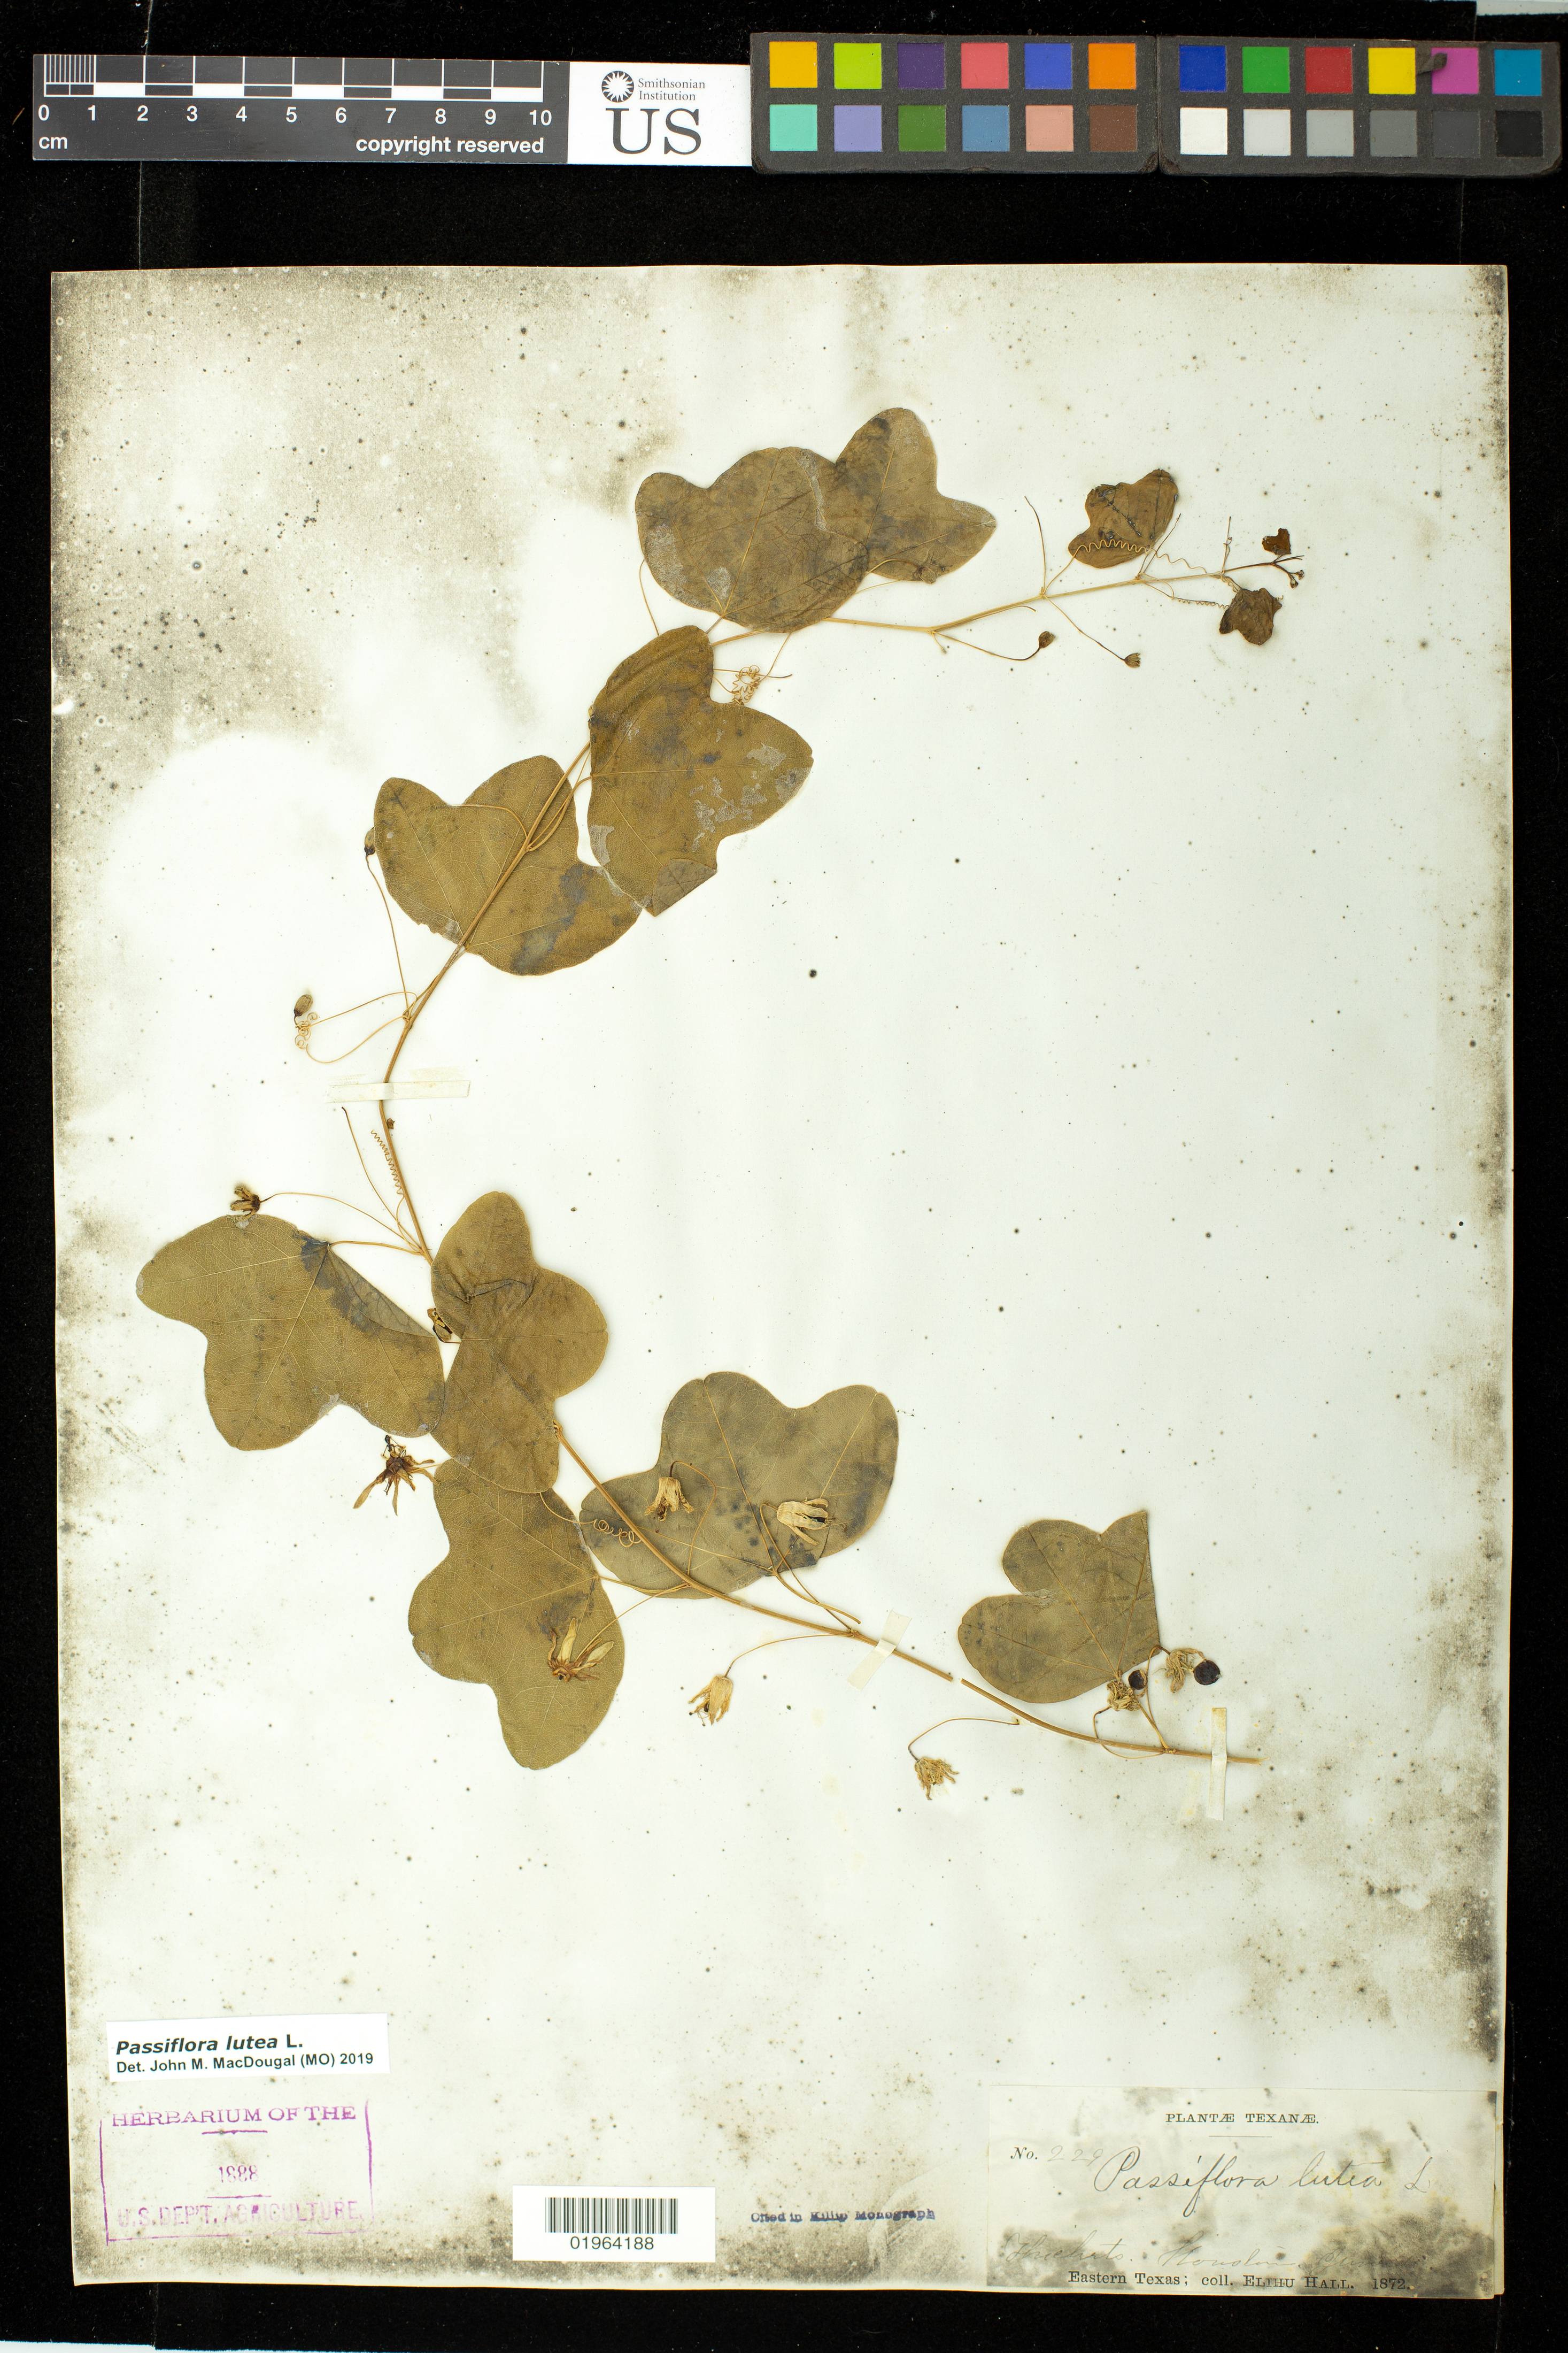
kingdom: Plantae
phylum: Tracheophyta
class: Magnoliopsida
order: Malpighiales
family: Passifloraceae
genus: Passiflora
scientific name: Passiflora lutea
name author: L.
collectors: E. Hall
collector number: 229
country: United States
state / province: Texas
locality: Houston